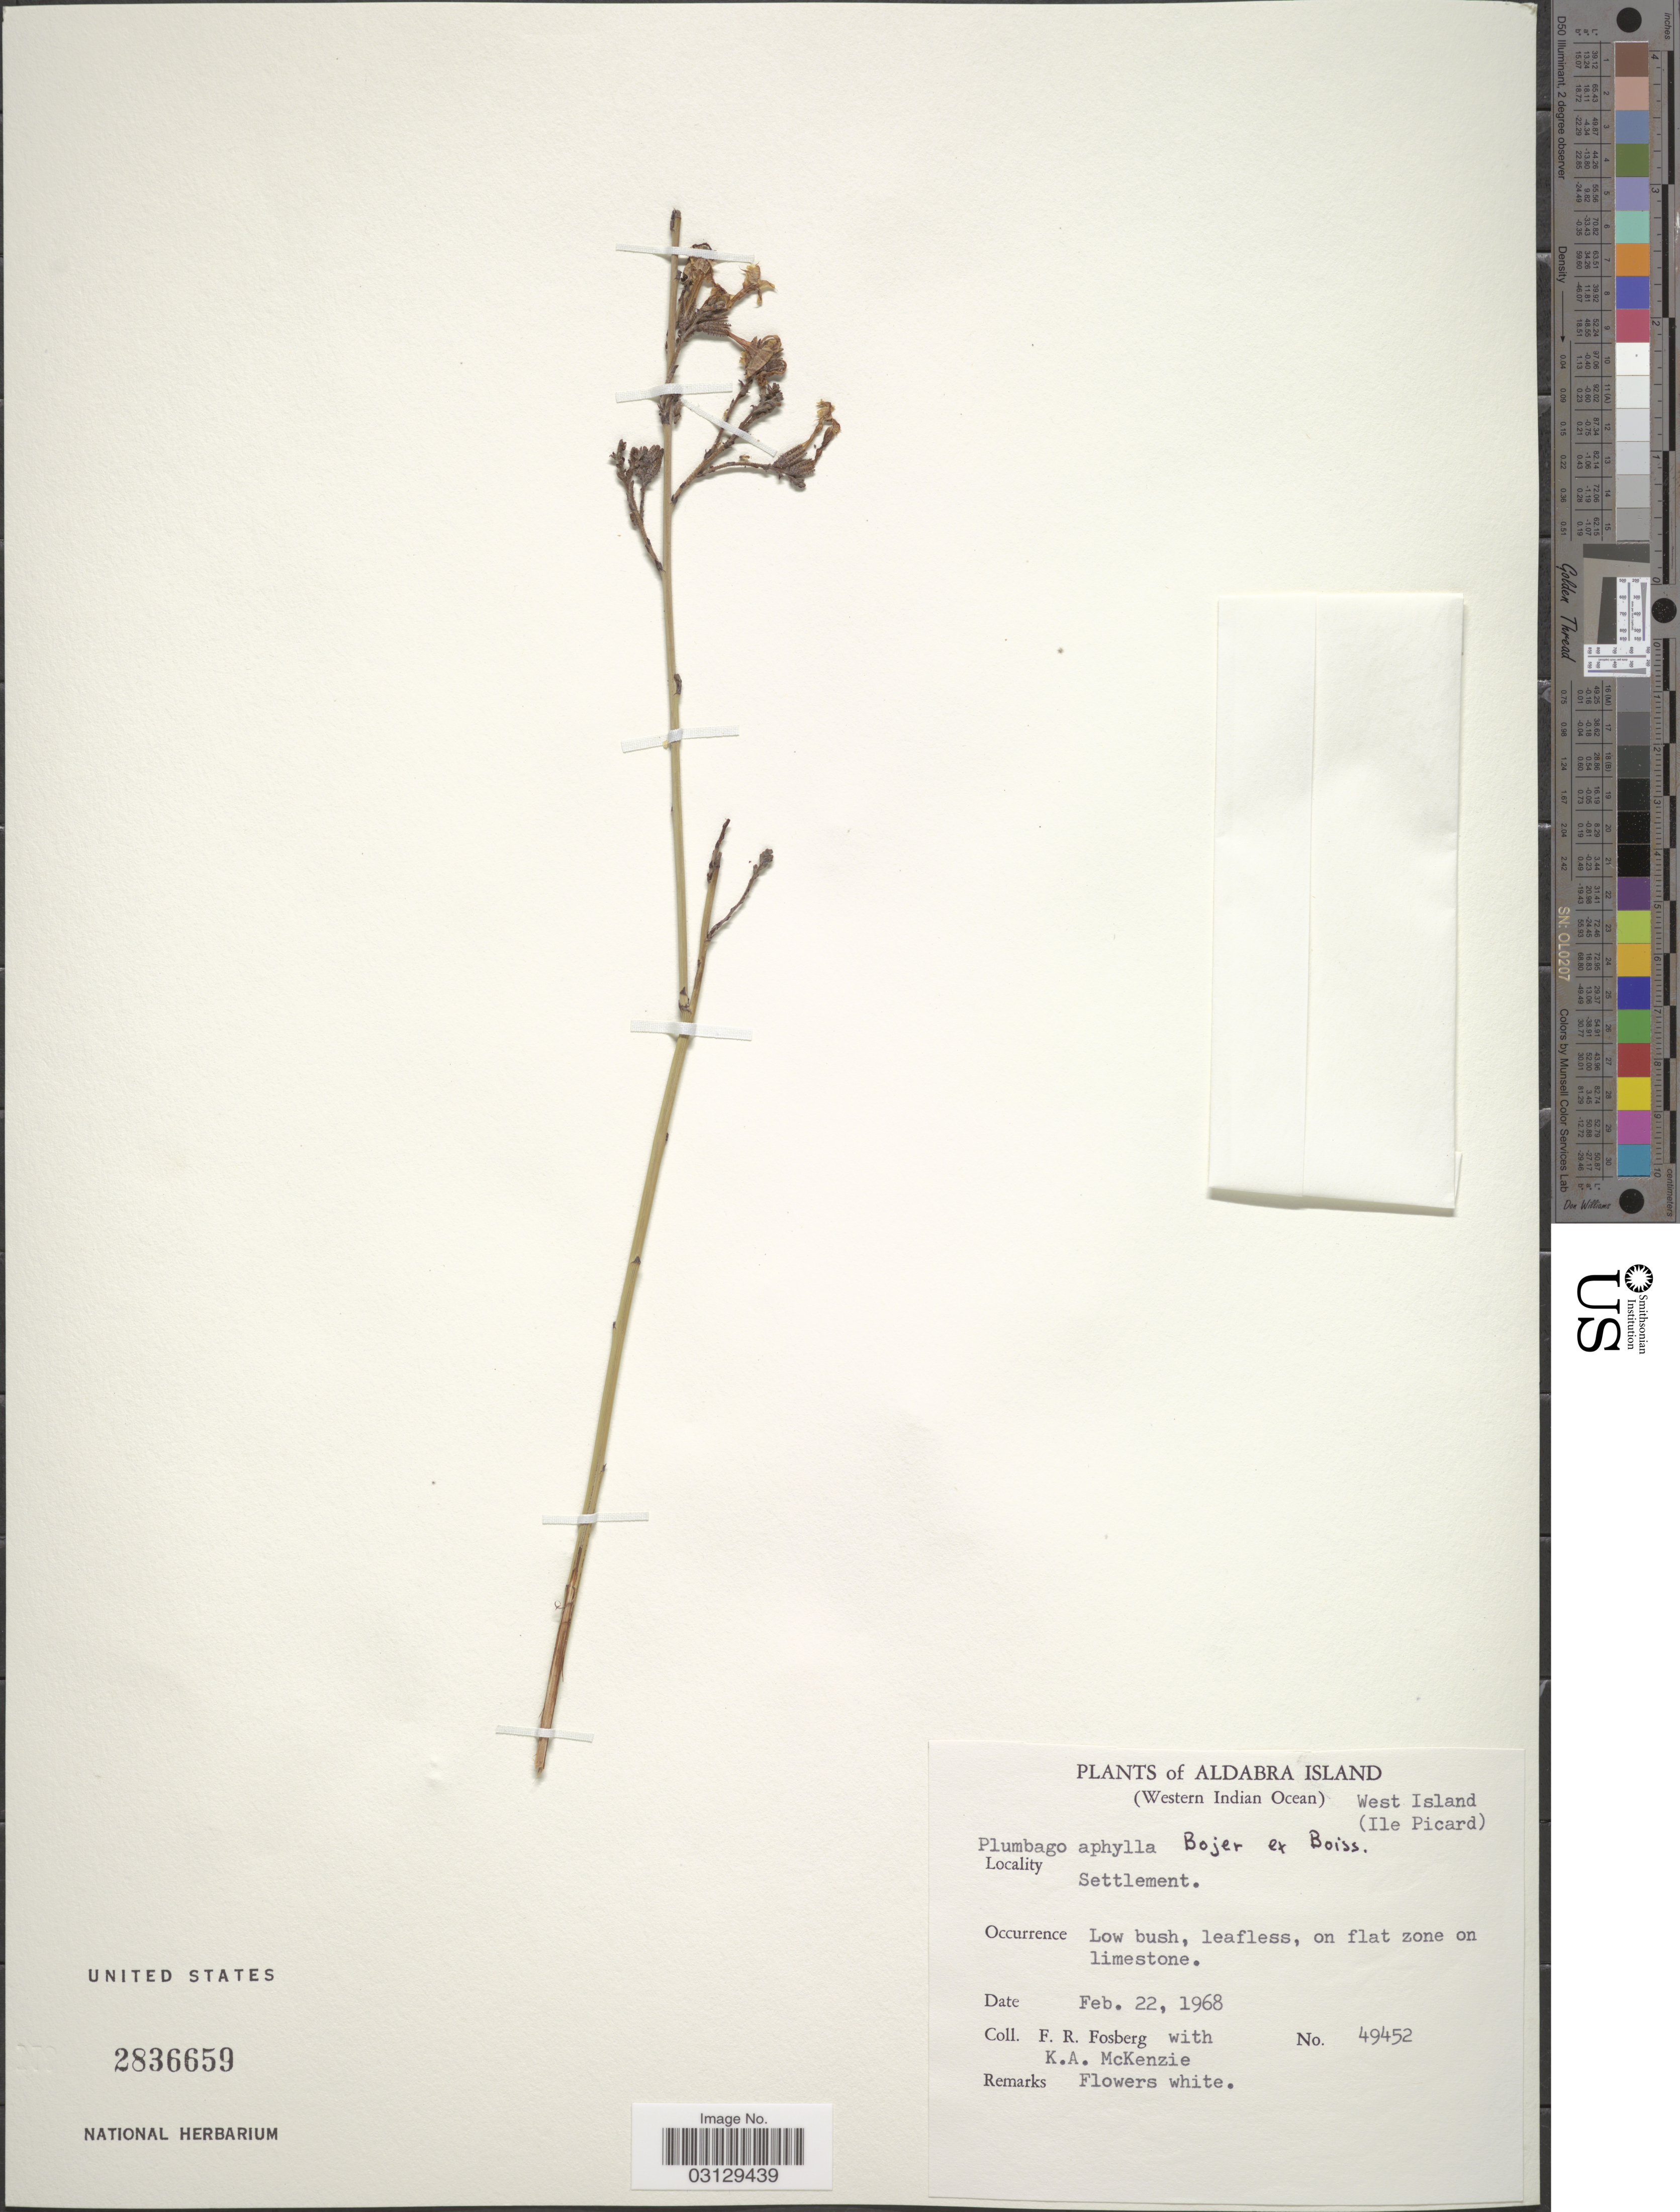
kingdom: Plantae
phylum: Tracheophyta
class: Magnoliopsida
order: Caryophyllales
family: Plumbaginaceae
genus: Plumbago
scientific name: Plumbago aphylla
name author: Bojer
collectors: F. R. Fosberg & K. McKenzie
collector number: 49452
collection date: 1968-02-22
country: Seychelles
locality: Aldabra Island (Western Indian Ocean). West Island (Ile Picard). Settlement.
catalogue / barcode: US 2836659